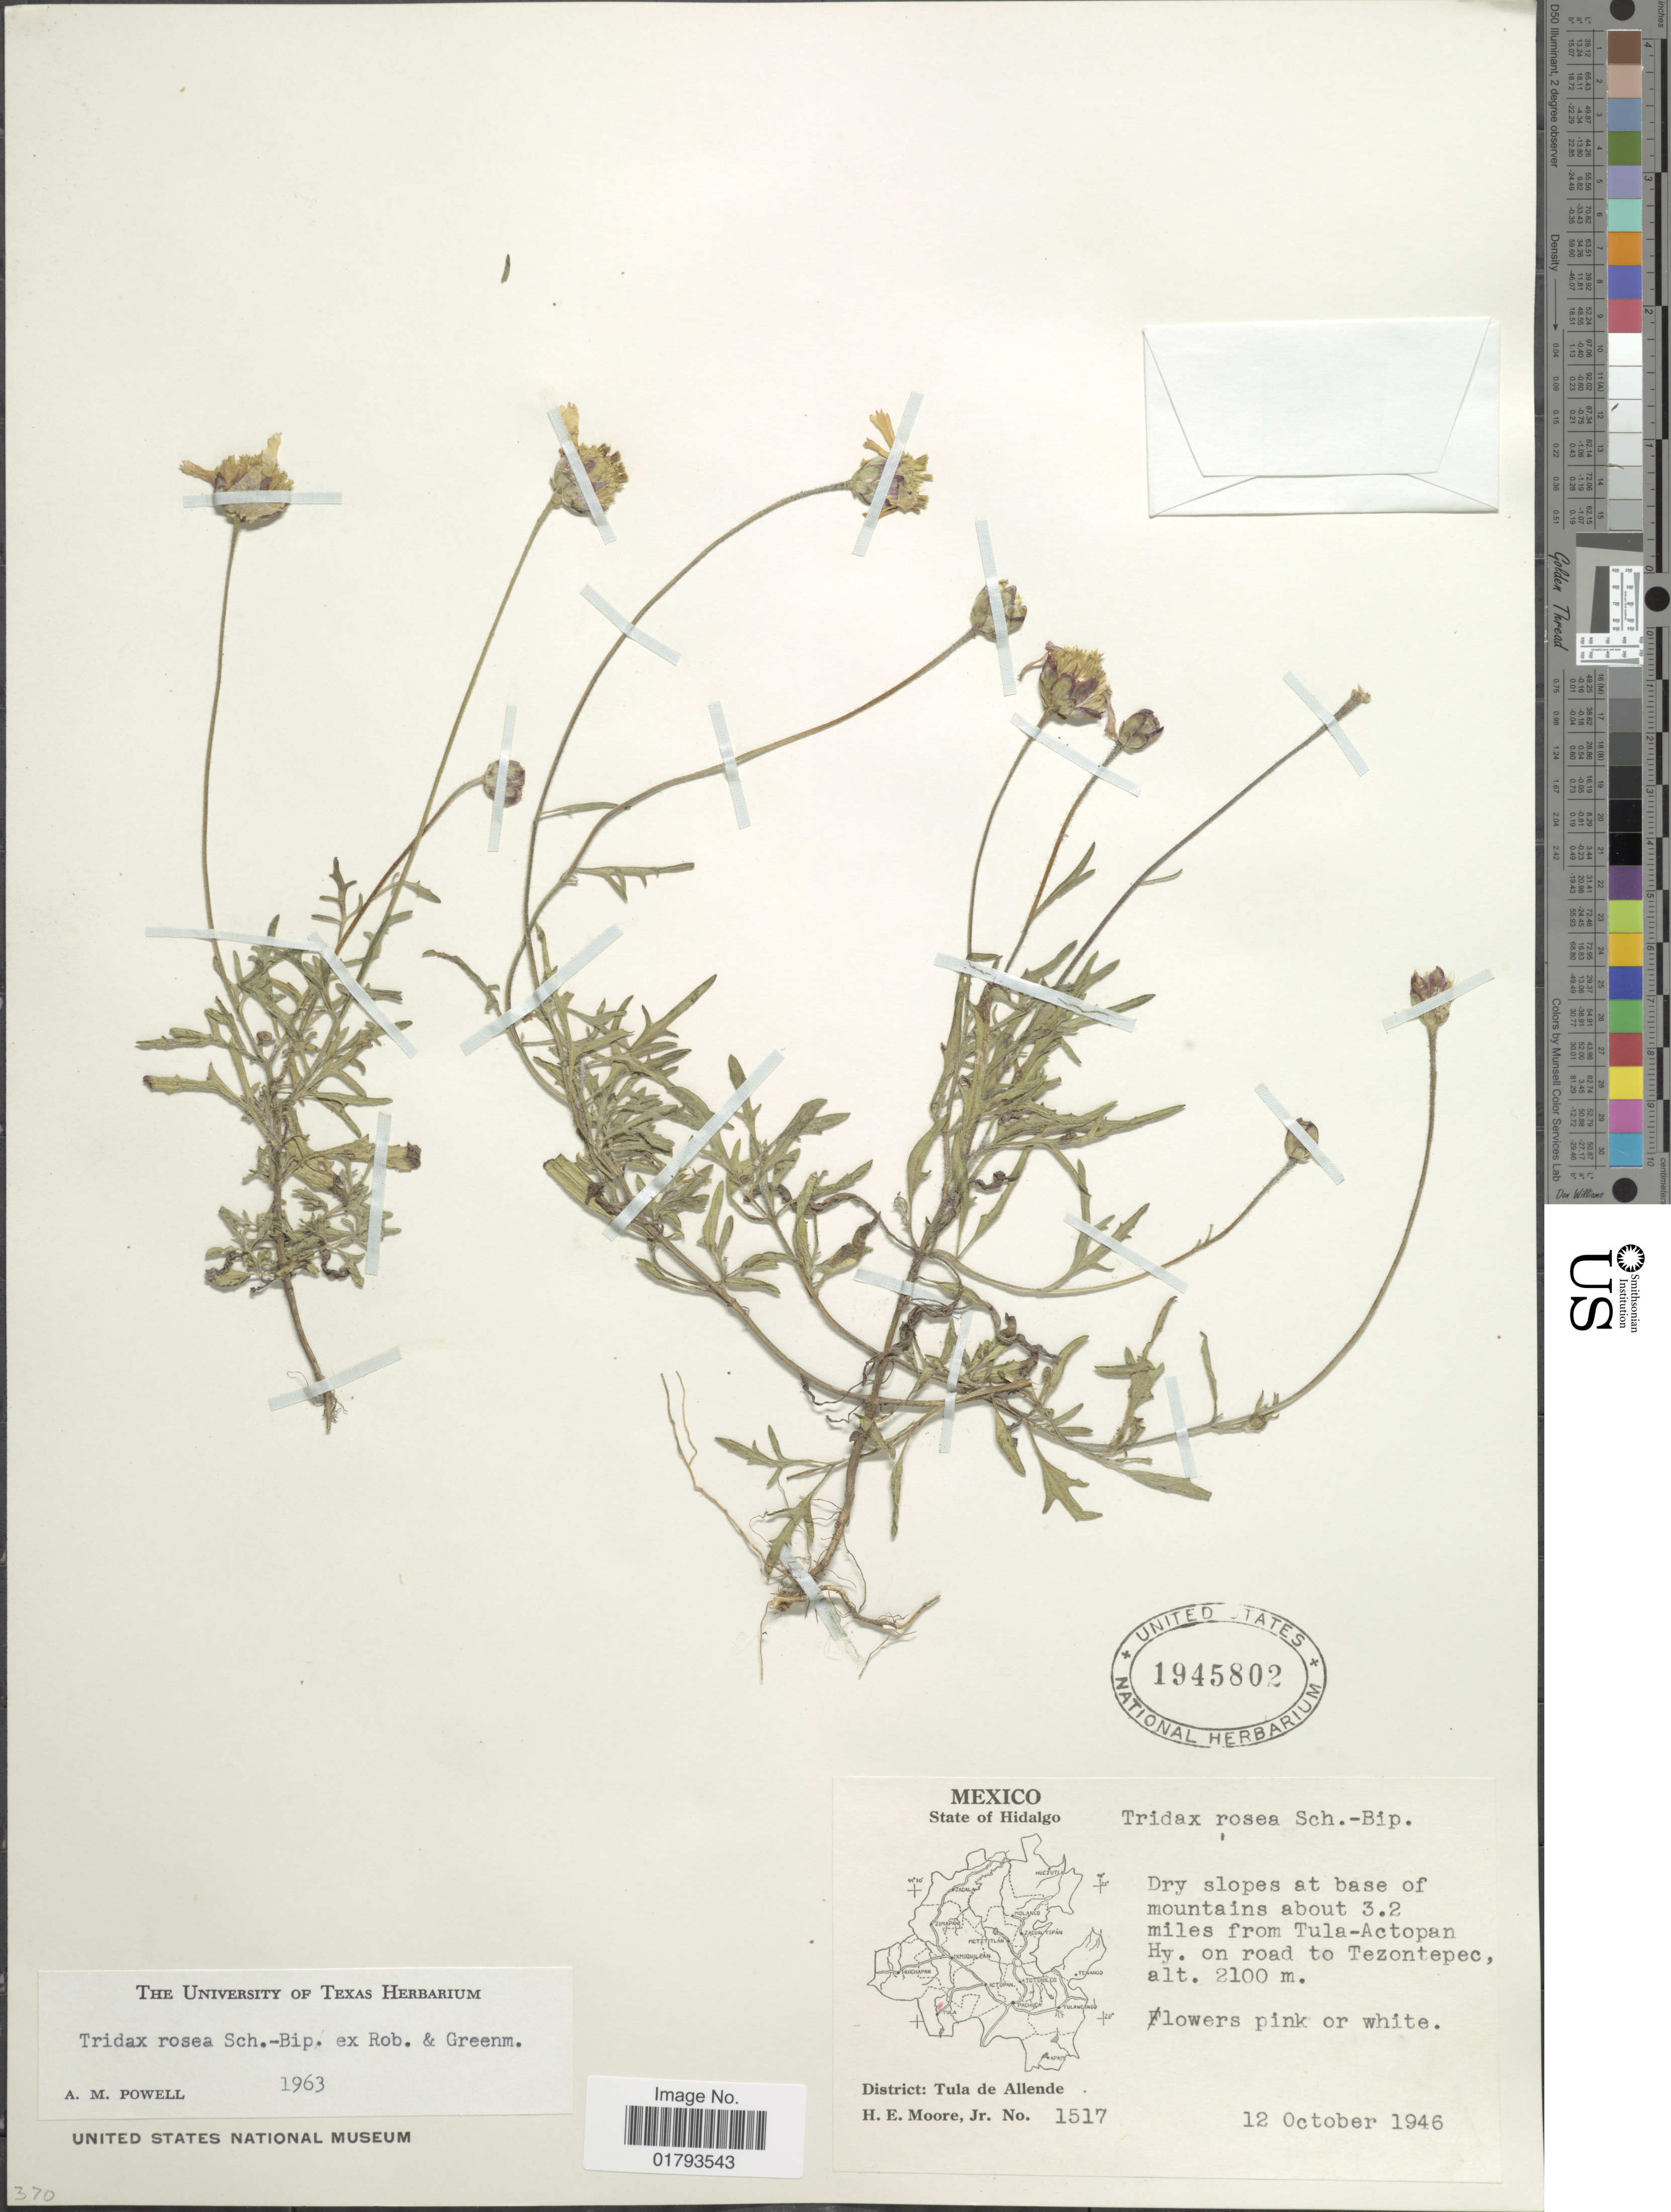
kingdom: Plantae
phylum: Tracheophyta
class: Magnoliopsida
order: Asterales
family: Asteraceae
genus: Tridax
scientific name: Tridax rosea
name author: Sch. Bip. ex B.L. Rob. & Greenm.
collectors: H. Moore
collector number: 1517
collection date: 1946-10-12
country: Mexico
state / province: Hidalgo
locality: State of Hidalgo, District: Tula de Allende.Dry slopes at base of mountains about 3.2 miles from Tula-Actopan Hy. on road to Tezontepec.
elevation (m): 2100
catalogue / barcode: US 1945802